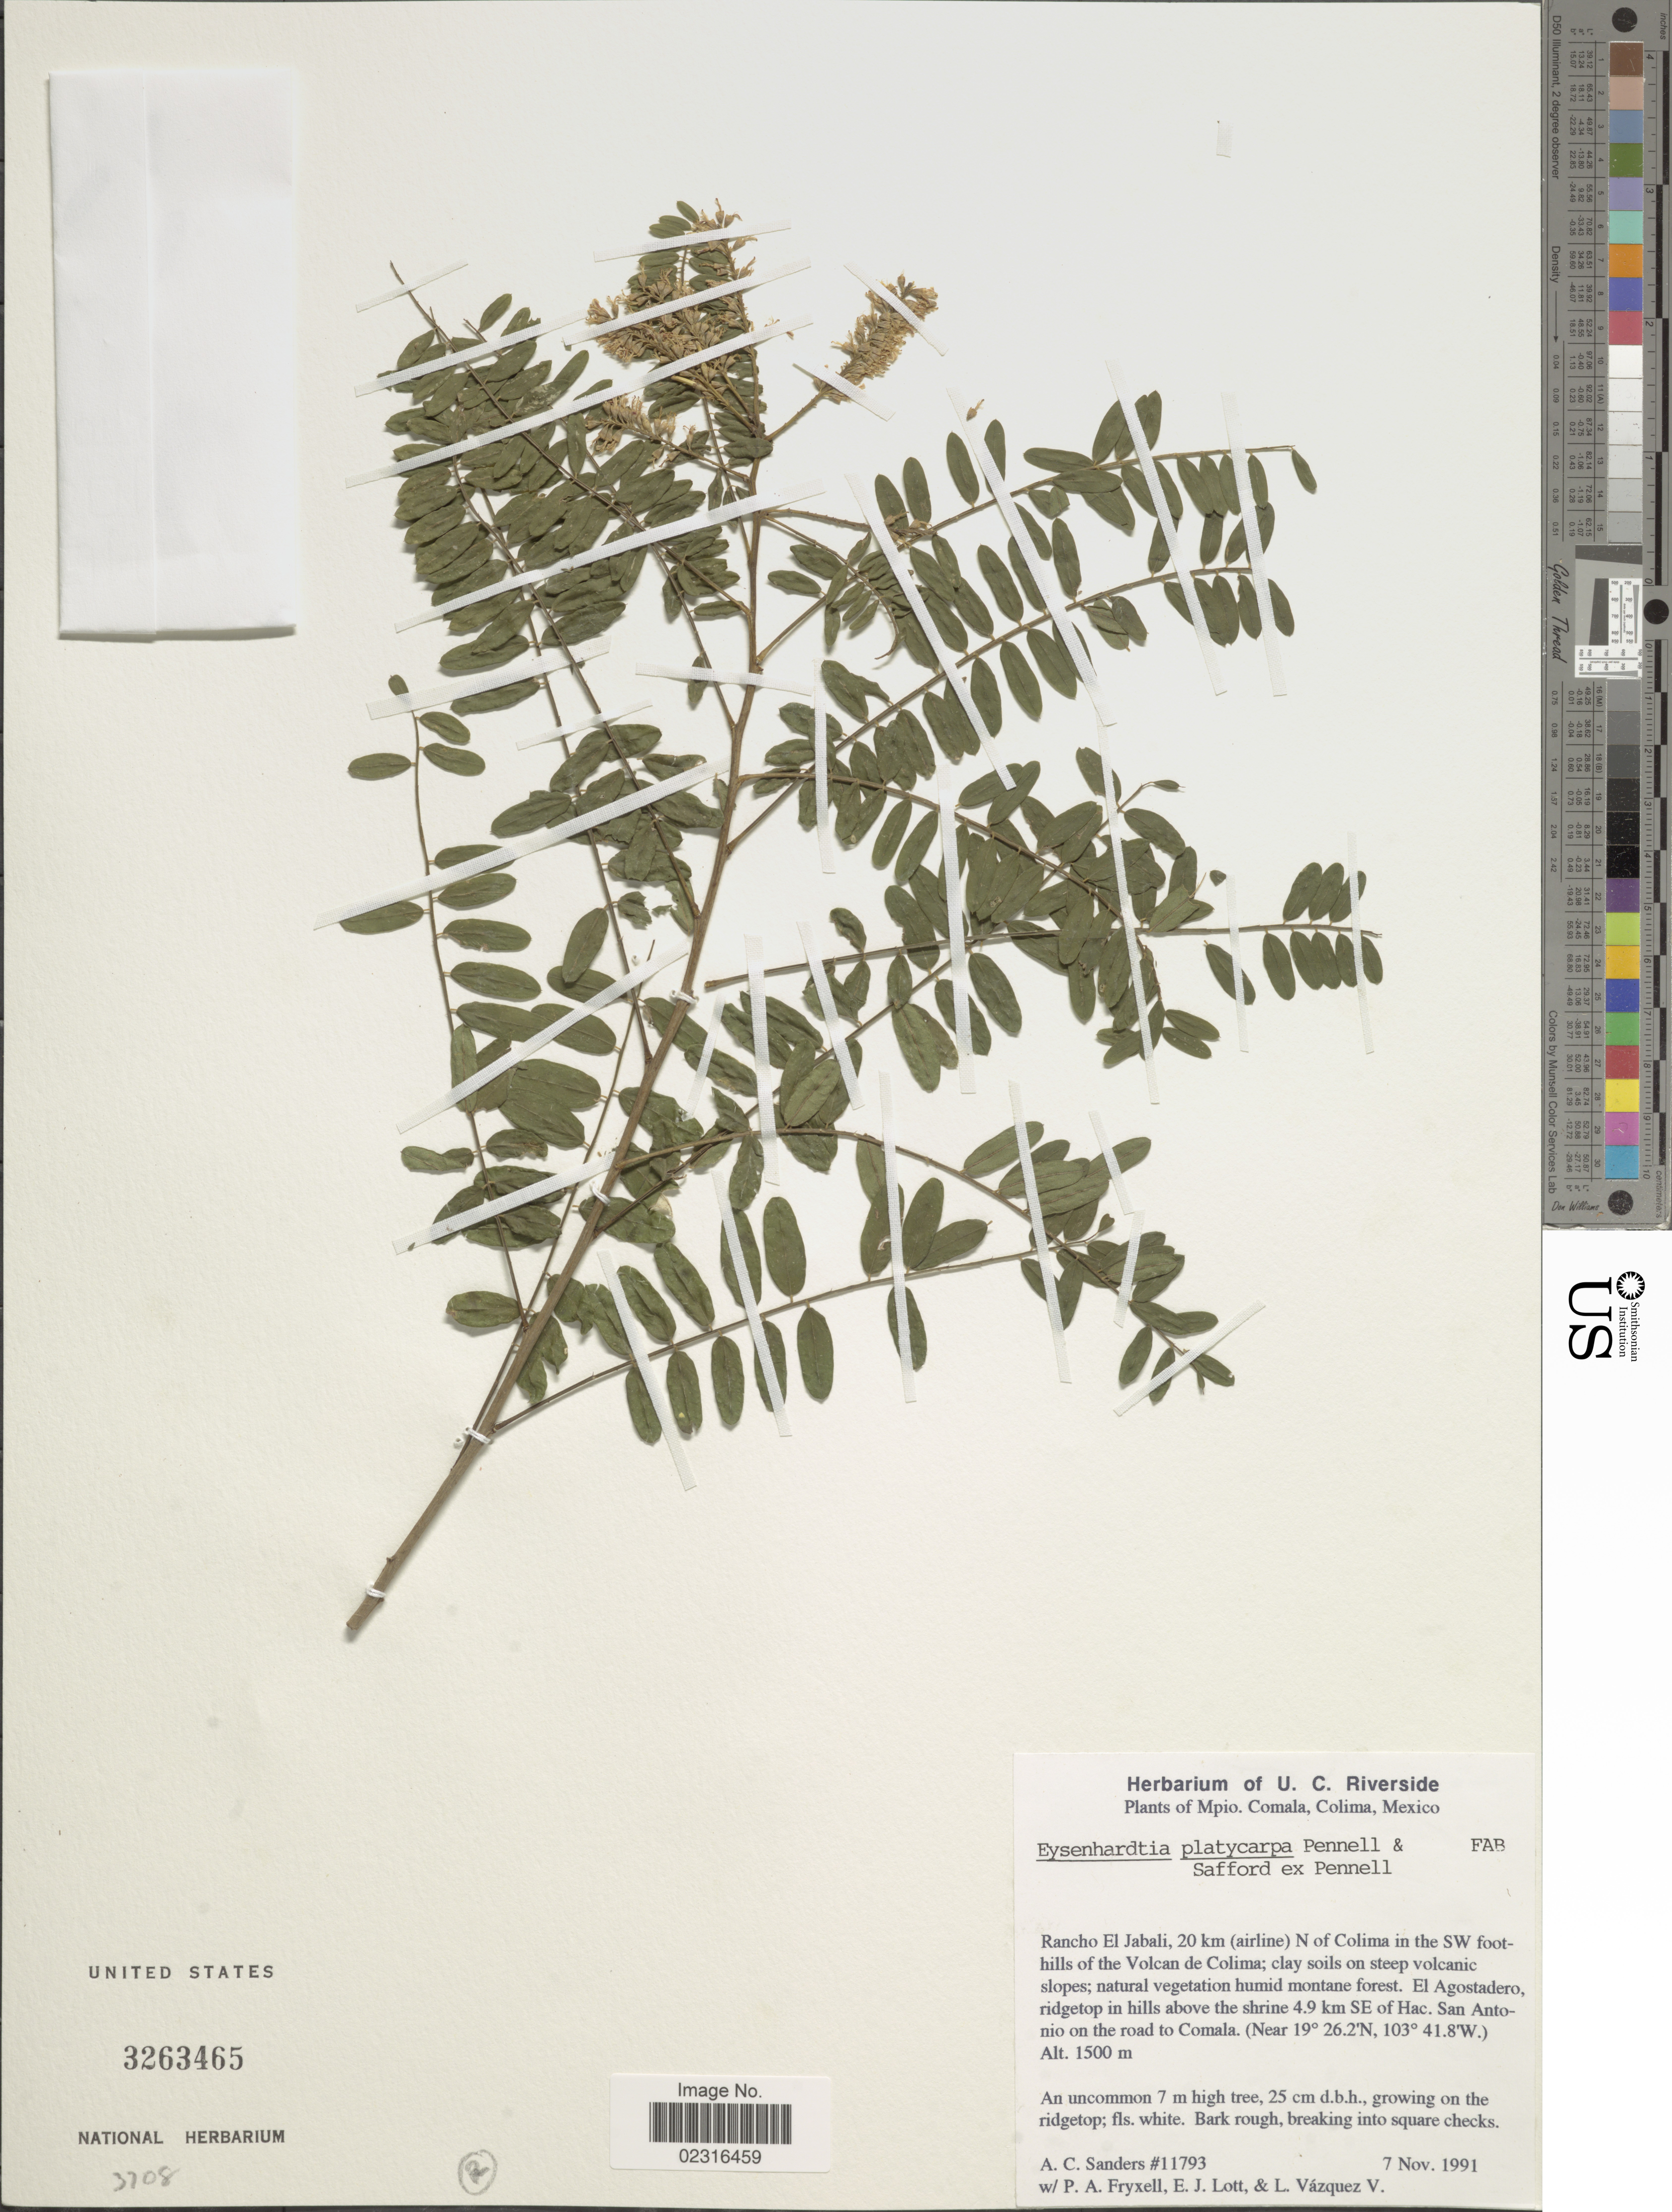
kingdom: Plantae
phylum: Tracheophyta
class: Magnoliopsida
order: Fabales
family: Fabaceae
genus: Eysenhardtia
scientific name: Eysenhardtia platycarpa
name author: Pennell & Saff.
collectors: A. Sanders, P. A. Fryxell, E. Lott & L. Vazquez V.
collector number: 11793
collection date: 1991-11-07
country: Mexico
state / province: Colima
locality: Mpio. Comala, Rancho El Jabali, 20 km (airline) N of Colima in the SW foothills of the Vocan de Colima, El Agostadero, ridgetop in hills above the shrine 4.9 km SE of Hac. San Antonio on the road to Comala.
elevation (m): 1500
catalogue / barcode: US 3263465